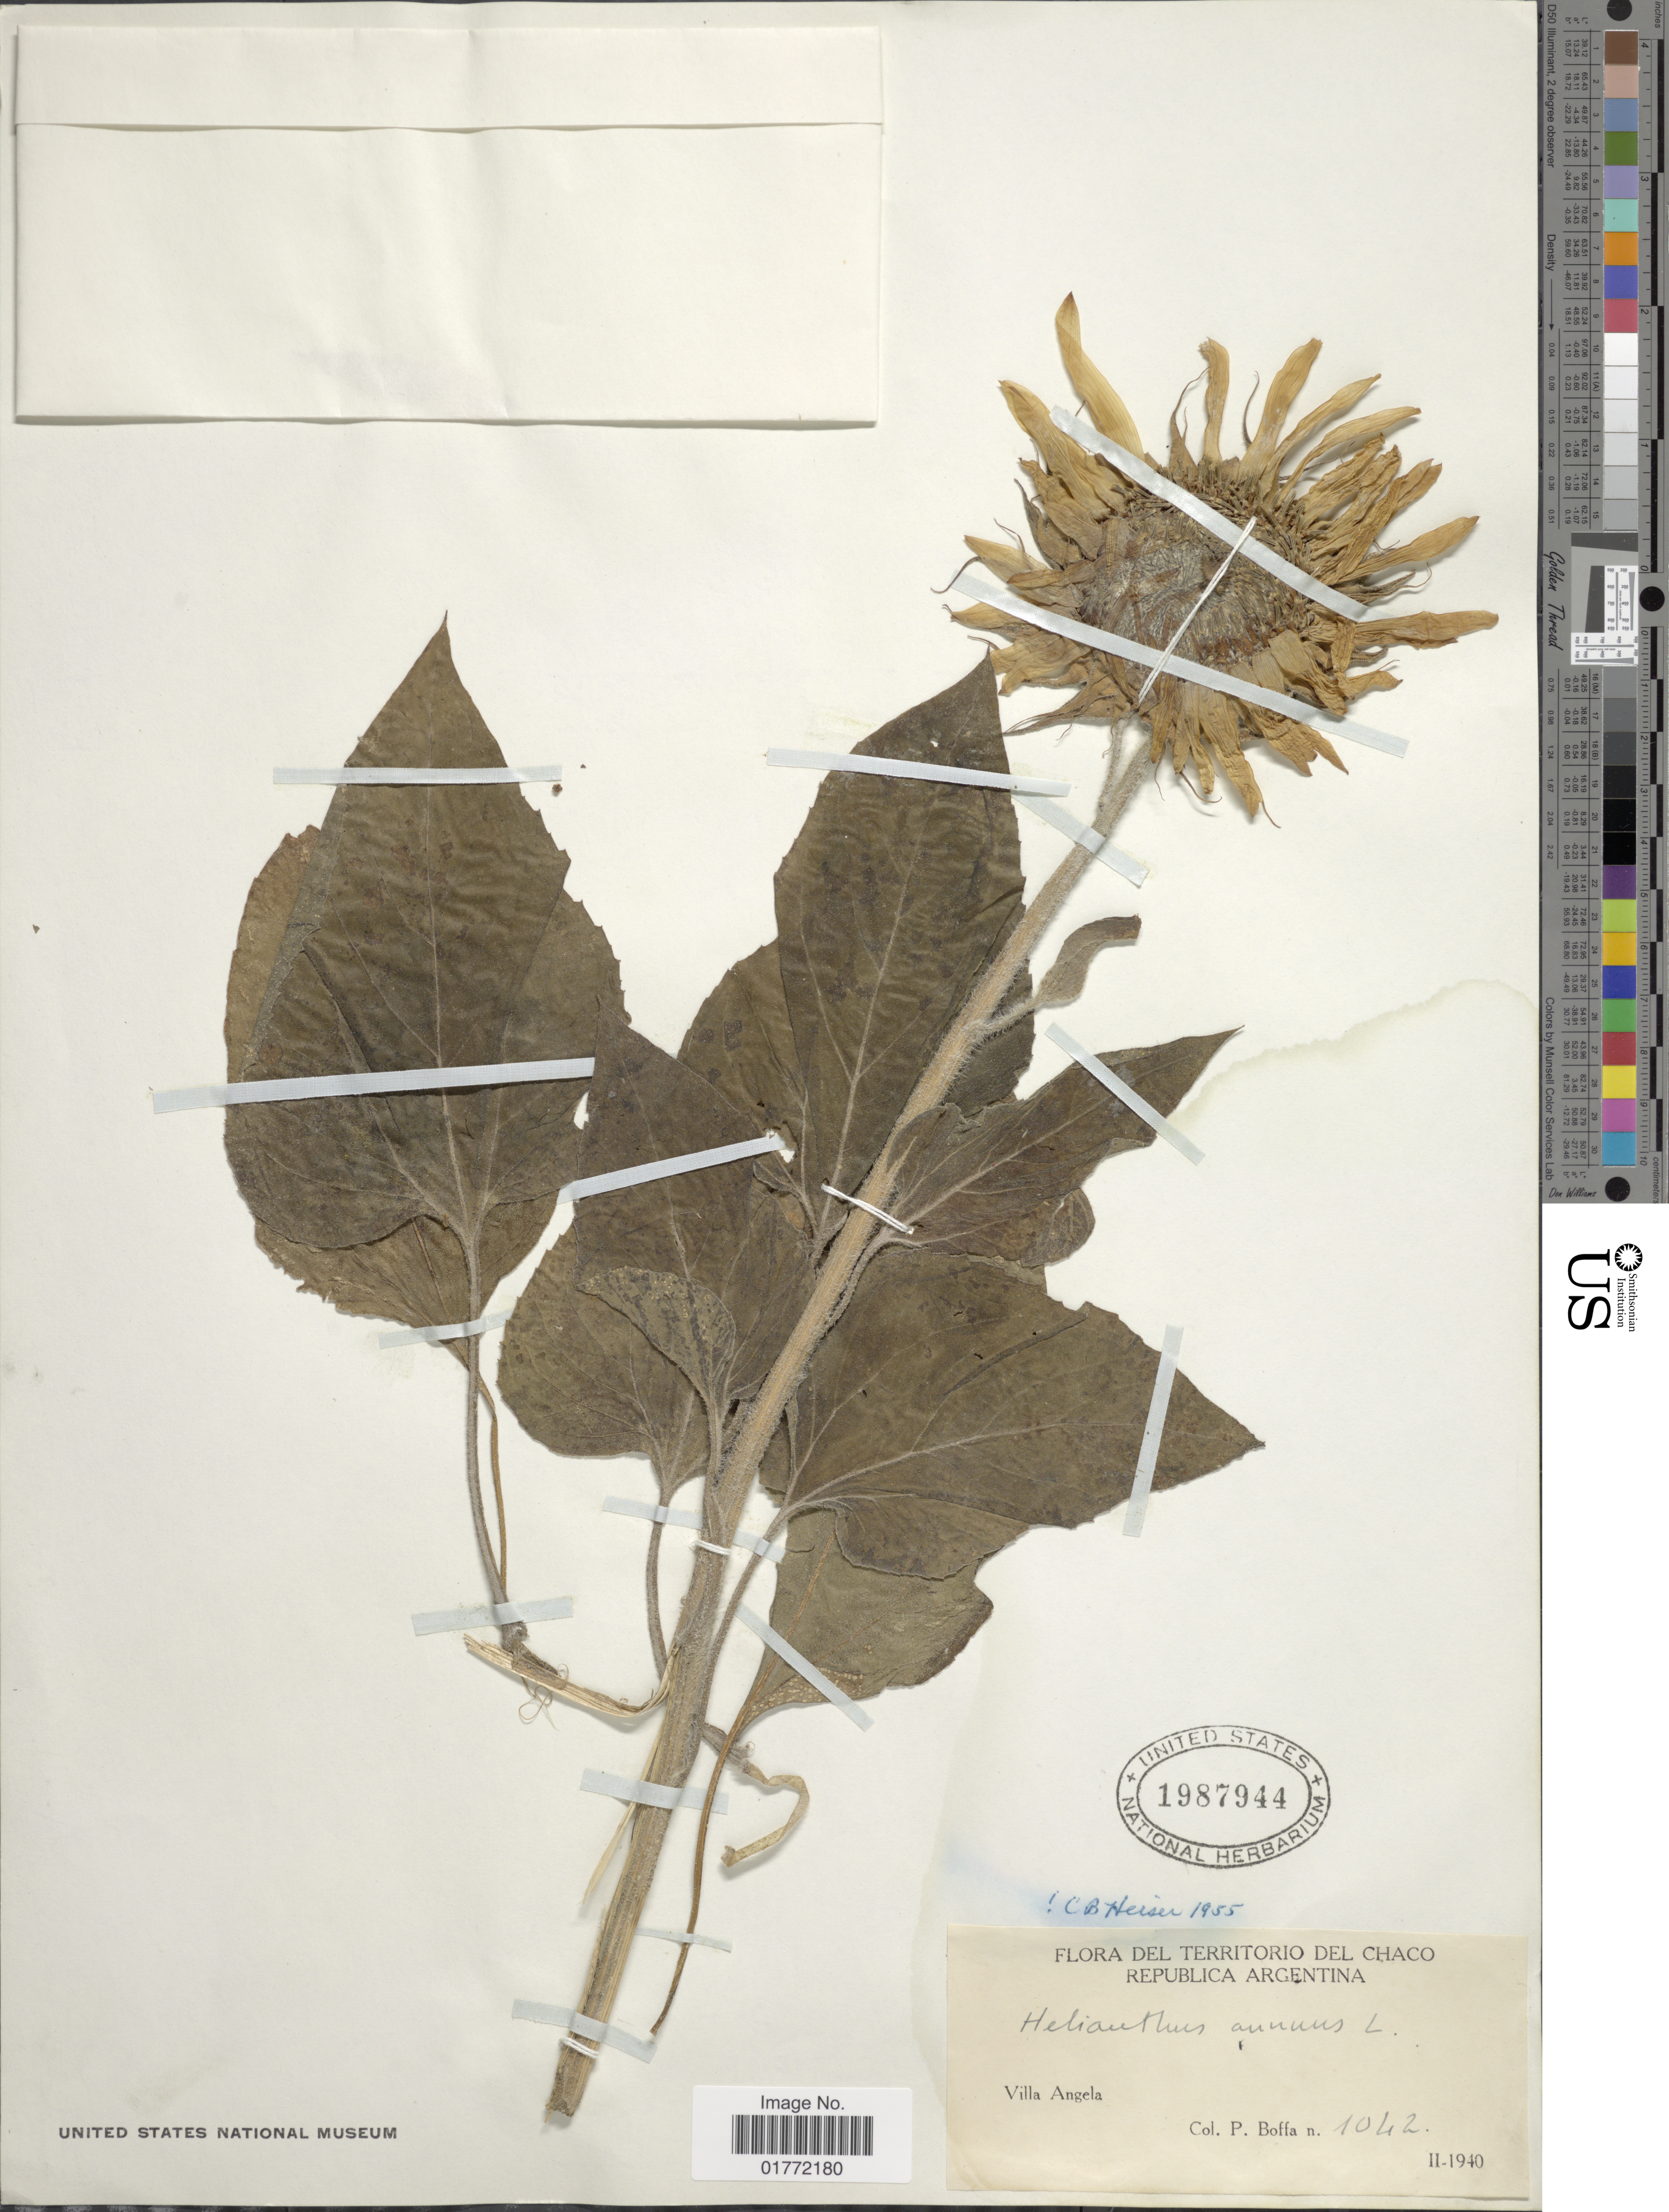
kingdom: Plantae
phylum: Tracheophyta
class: Magnoliopsida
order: Asterales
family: Asteraceae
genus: Helianthus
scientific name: Helianthus annuus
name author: L.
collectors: P. Boffa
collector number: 1042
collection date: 1940-02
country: Argentina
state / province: Chaco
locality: Villa Angela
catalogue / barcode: US 1987944